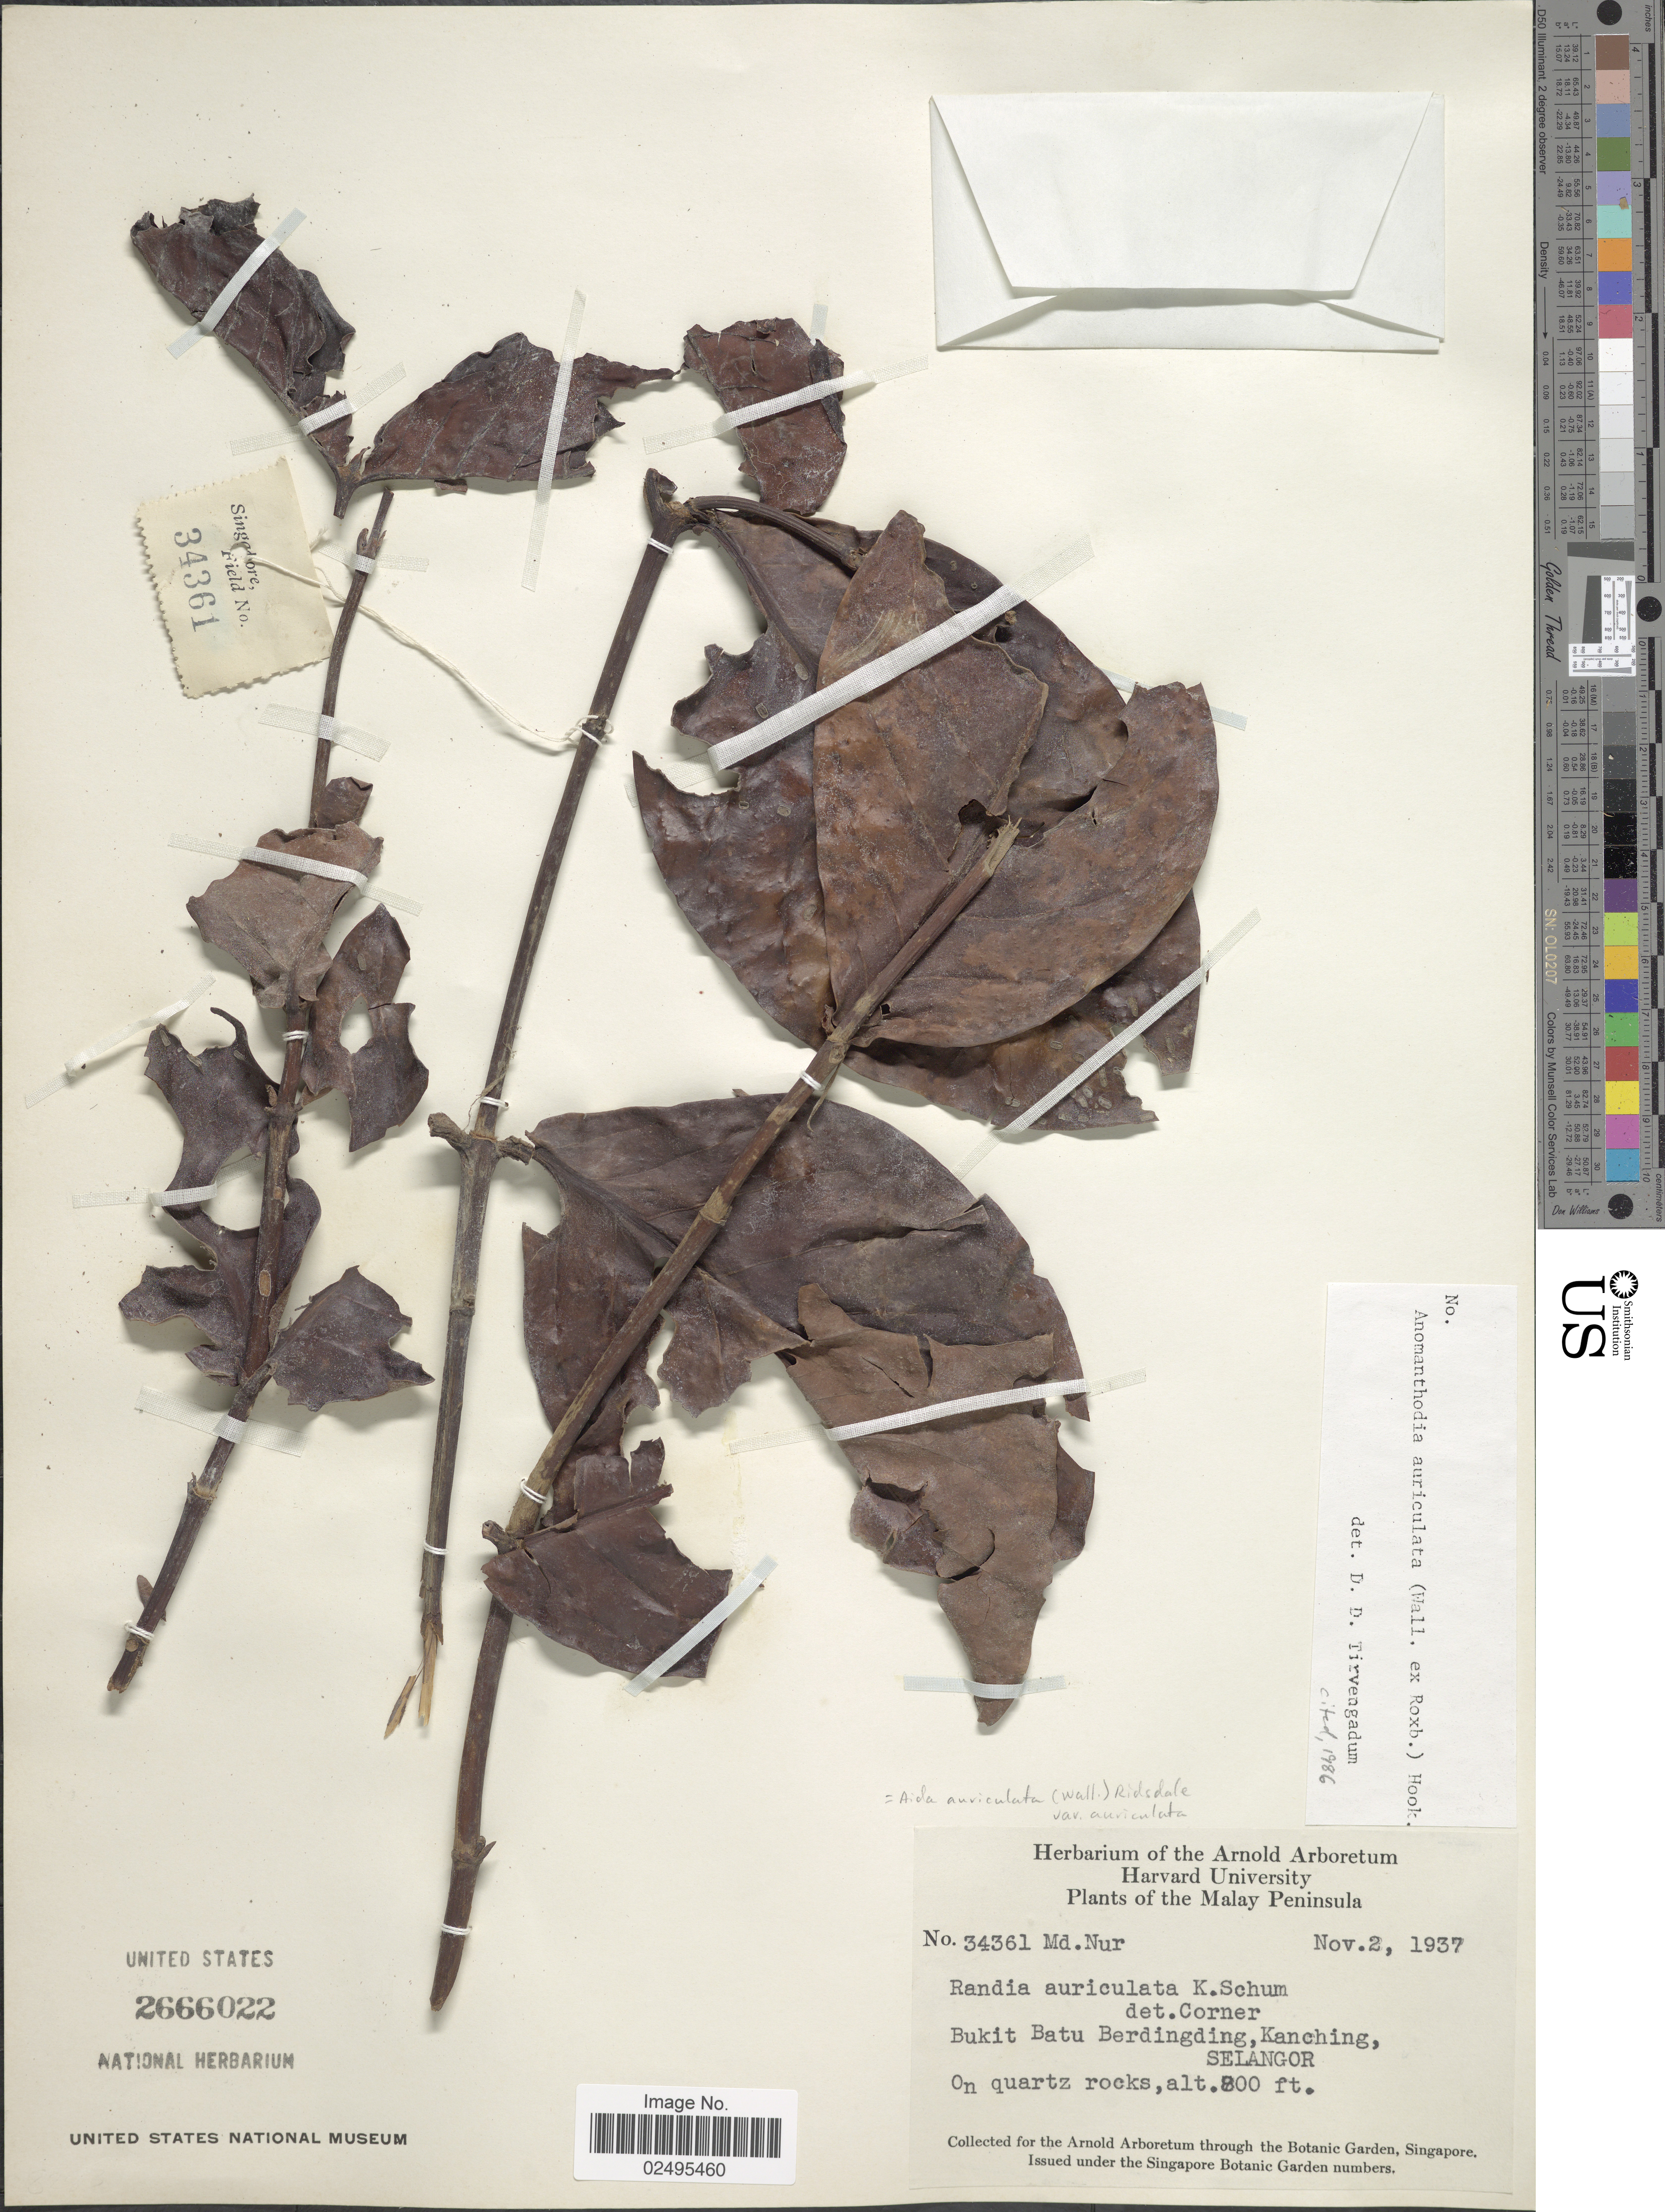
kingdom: Plantae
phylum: Tracheophyta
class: Magnoliopsida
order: Gentianales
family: Rubiaceae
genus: Aidia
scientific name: Aidia auriculata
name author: (Wall.) Ridsdale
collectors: M. Nur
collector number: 34361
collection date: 1937-11-02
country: Malaysia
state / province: Selangor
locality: Malay Peninsula, Bukit Batu Berdingding, Kanching, quartz rocks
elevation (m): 244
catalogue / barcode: US 2666022